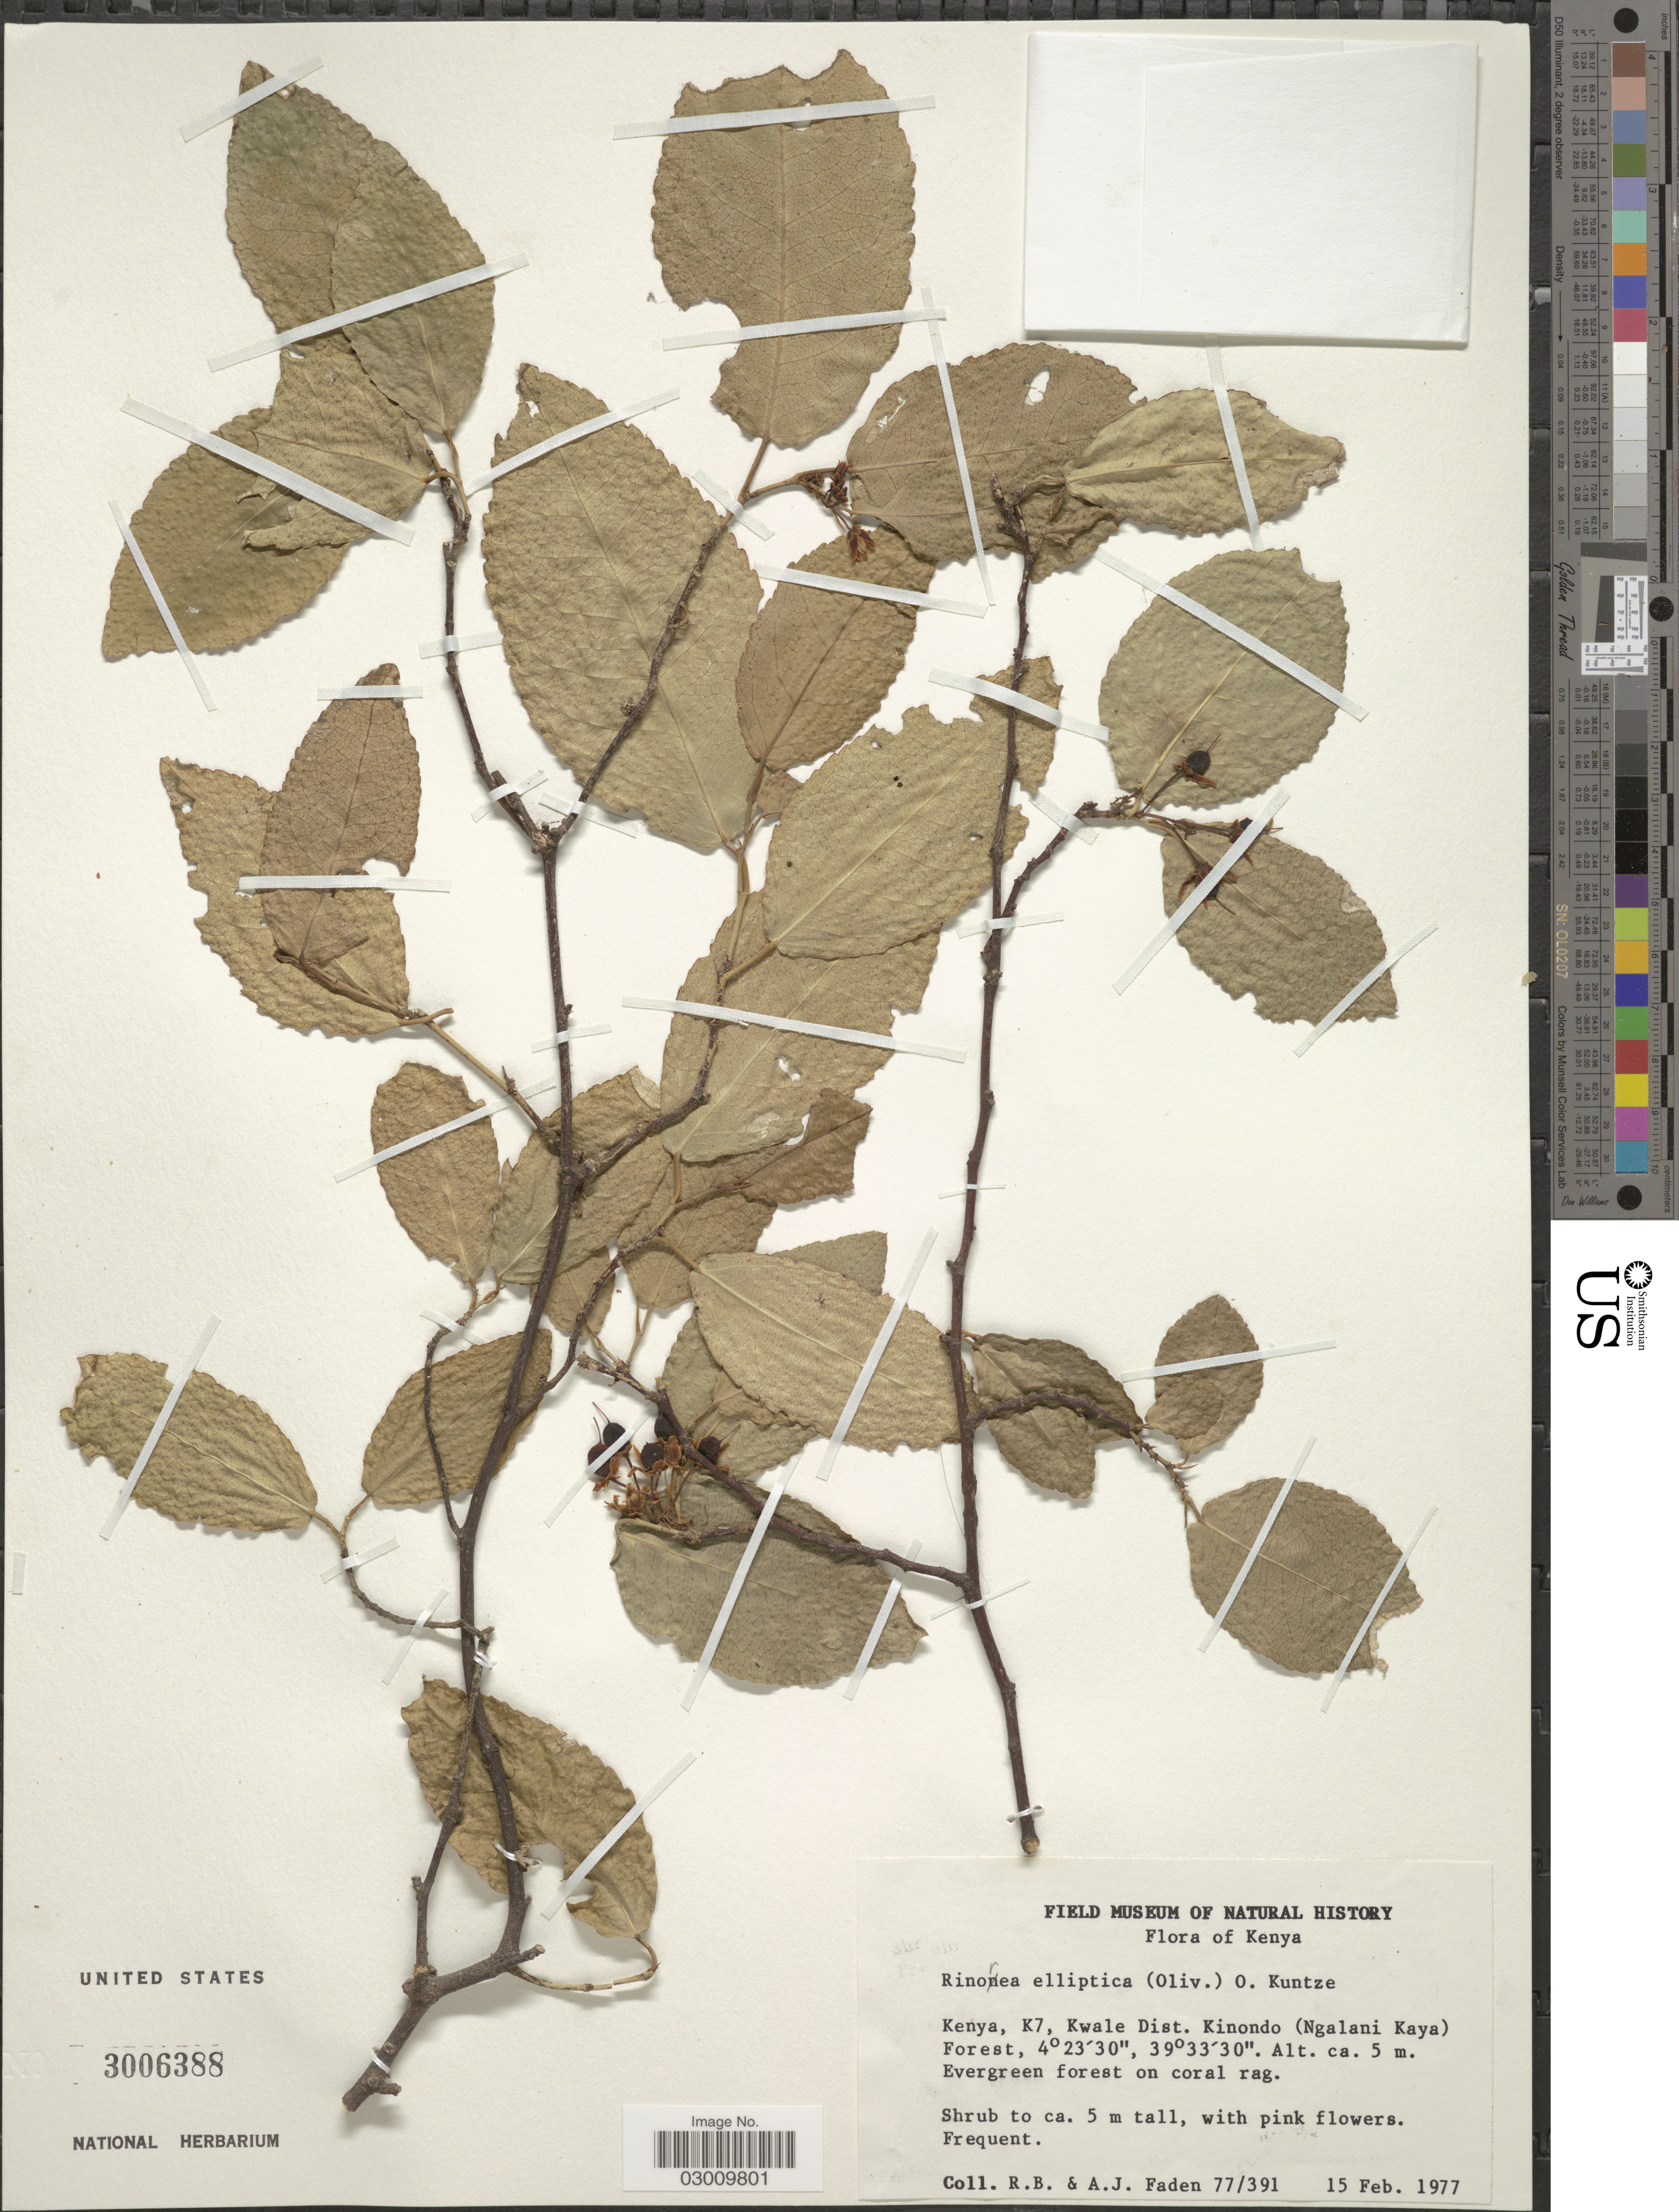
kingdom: Plantae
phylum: Tracheophyta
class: Magnoliopsida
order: Malpighiales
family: Violaceae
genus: Rinorea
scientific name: Rinorea elliptica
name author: (Oliv.) Kuntze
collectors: R. B. Faden & A. J. Faden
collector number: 77/391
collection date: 1977-02-15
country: Kenya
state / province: Kwale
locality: K7, Kwale Dist. Kinondo (Ngalani Kaya) Forest.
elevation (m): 5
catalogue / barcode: US 3006388